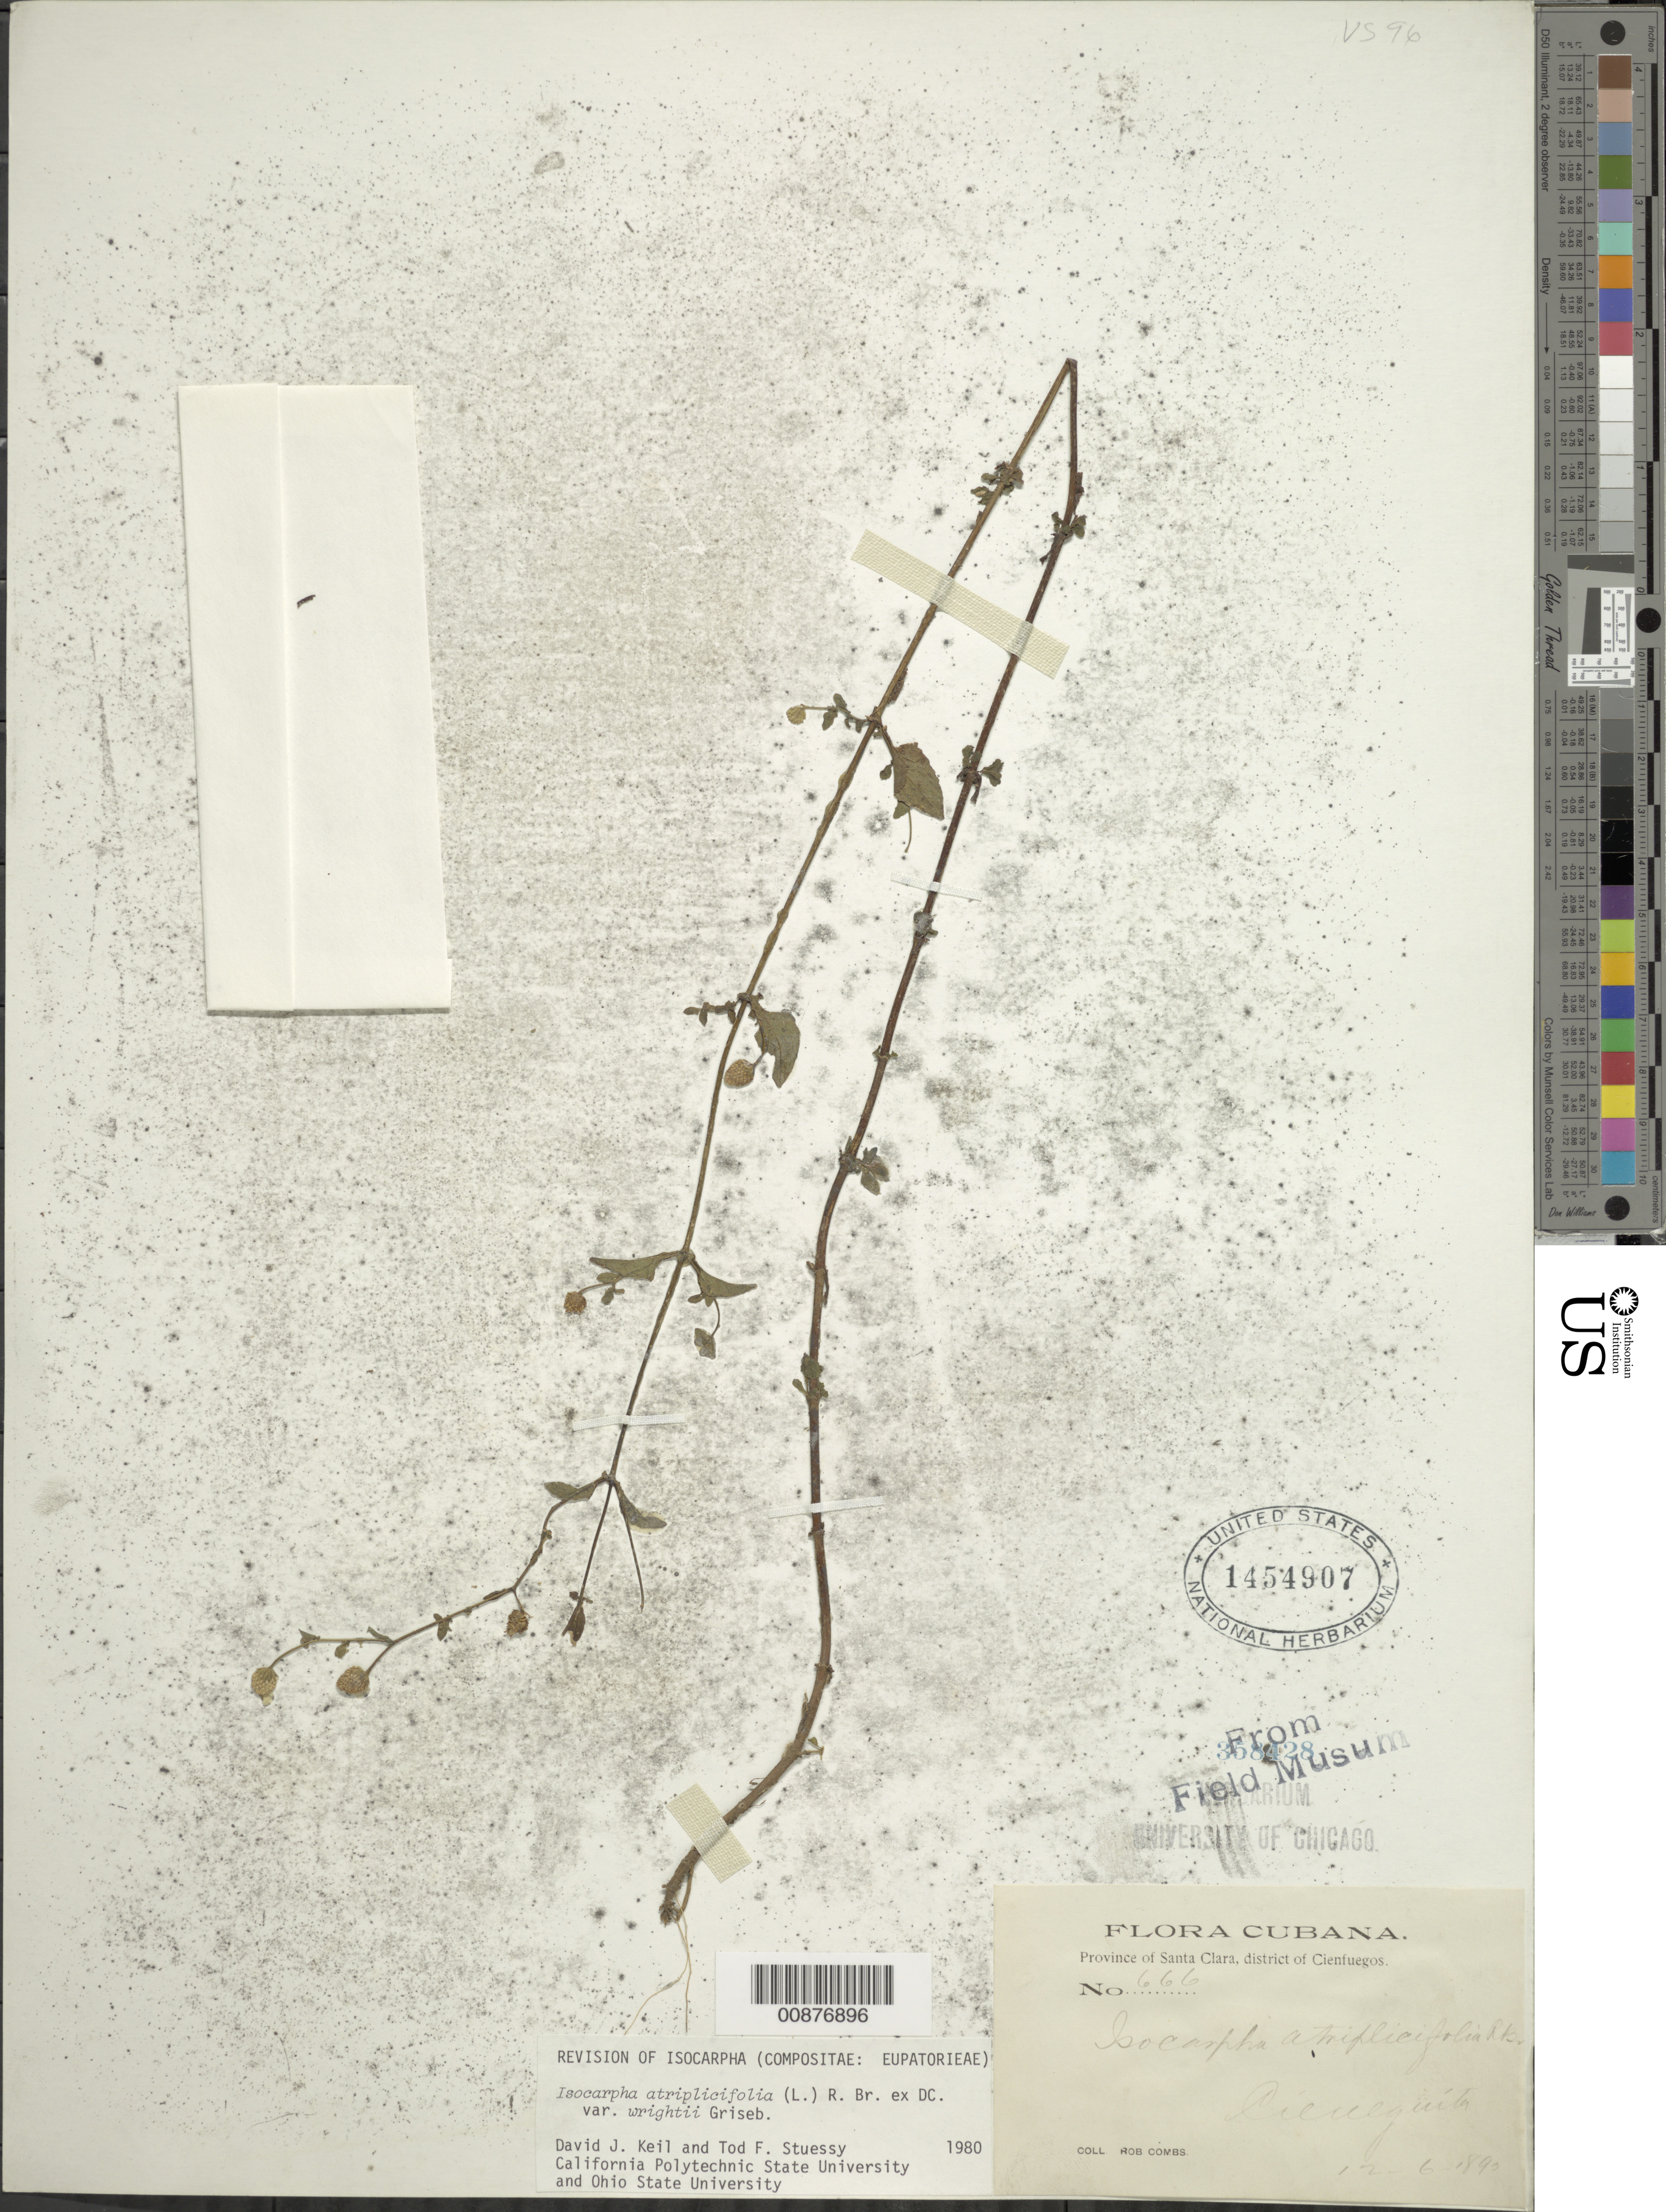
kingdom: Plantae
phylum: Tracheophyta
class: Magnoliopsida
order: Asterales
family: Asteraceae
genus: Isocarpha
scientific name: Isocarpha cubana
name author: S.F. Blake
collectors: R. Combs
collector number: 666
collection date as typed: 12 Jun 1890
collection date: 1890-06-12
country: Cuba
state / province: Las Villas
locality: District of Cienfuegos. Cieneguila.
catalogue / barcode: US 1454907